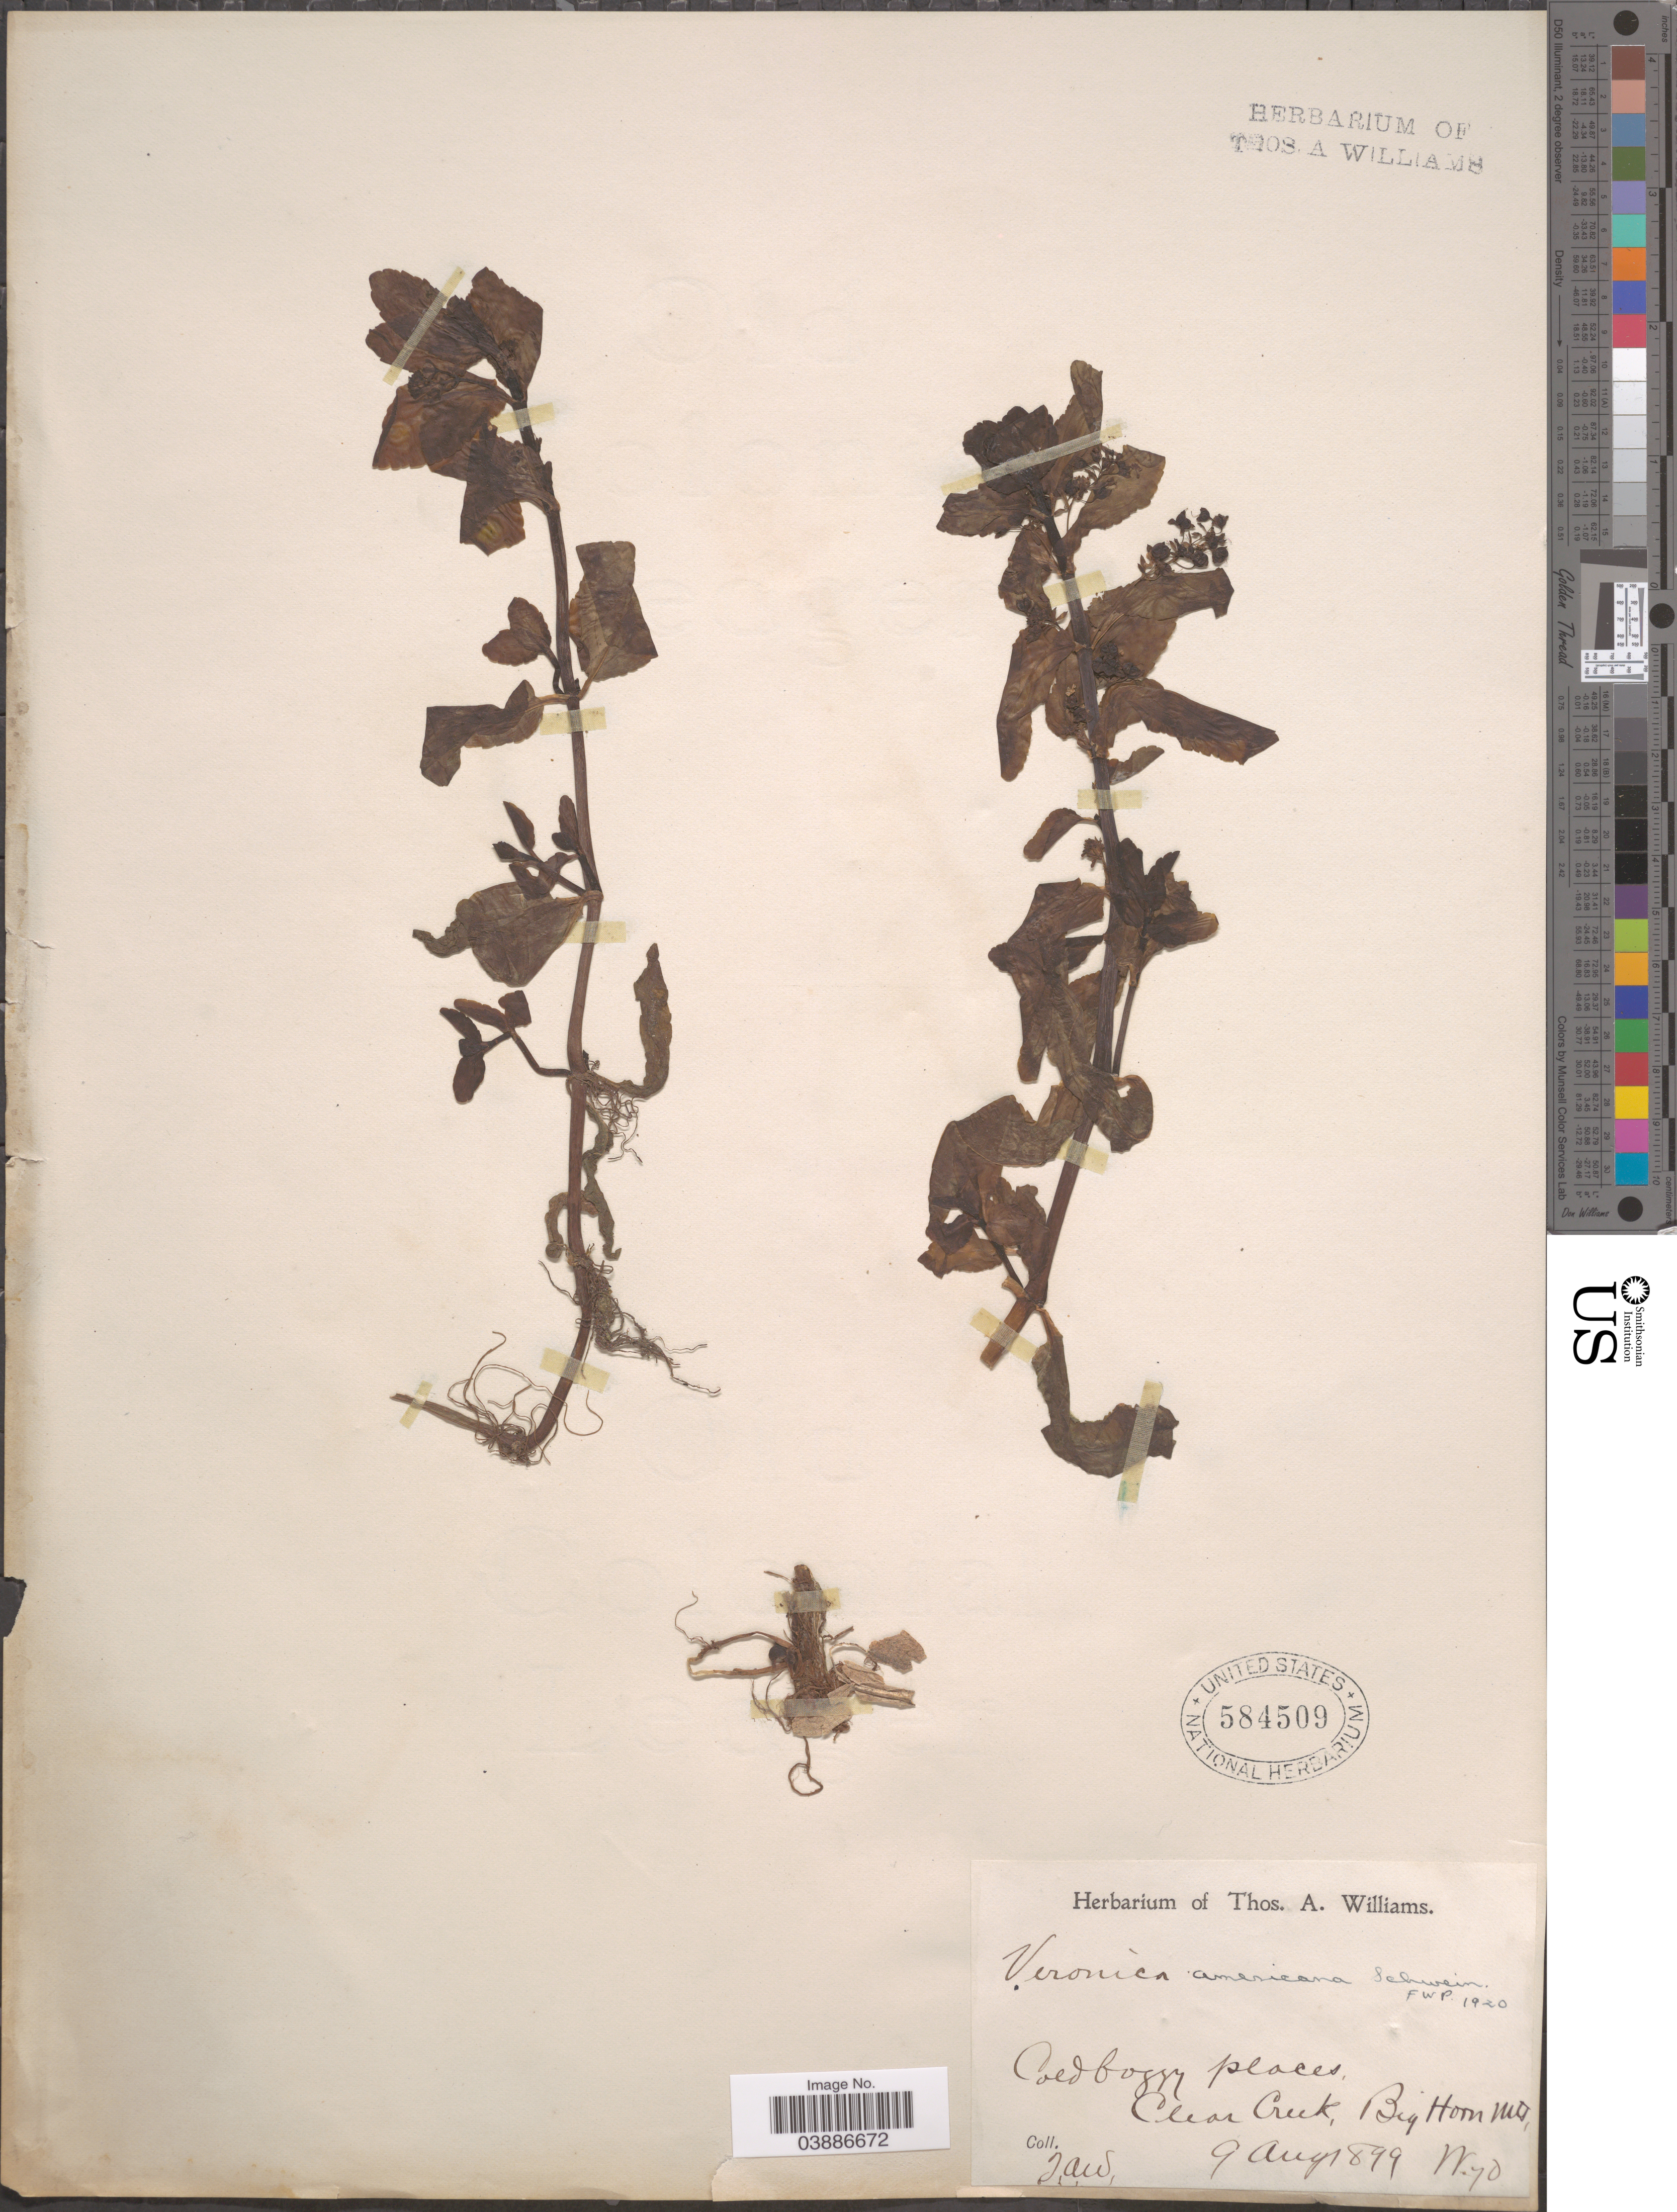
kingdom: Plantae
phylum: Tracheophyta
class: Magnoliopsida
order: Lamiales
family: Plantaginaceae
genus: Veronica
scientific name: Veronica americana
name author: Schwein. ex Benth.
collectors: T. A. Williams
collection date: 1899-08-09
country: United States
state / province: Wyoming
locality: Clear Creek, Big Horn Mts.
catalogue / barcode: US 584509